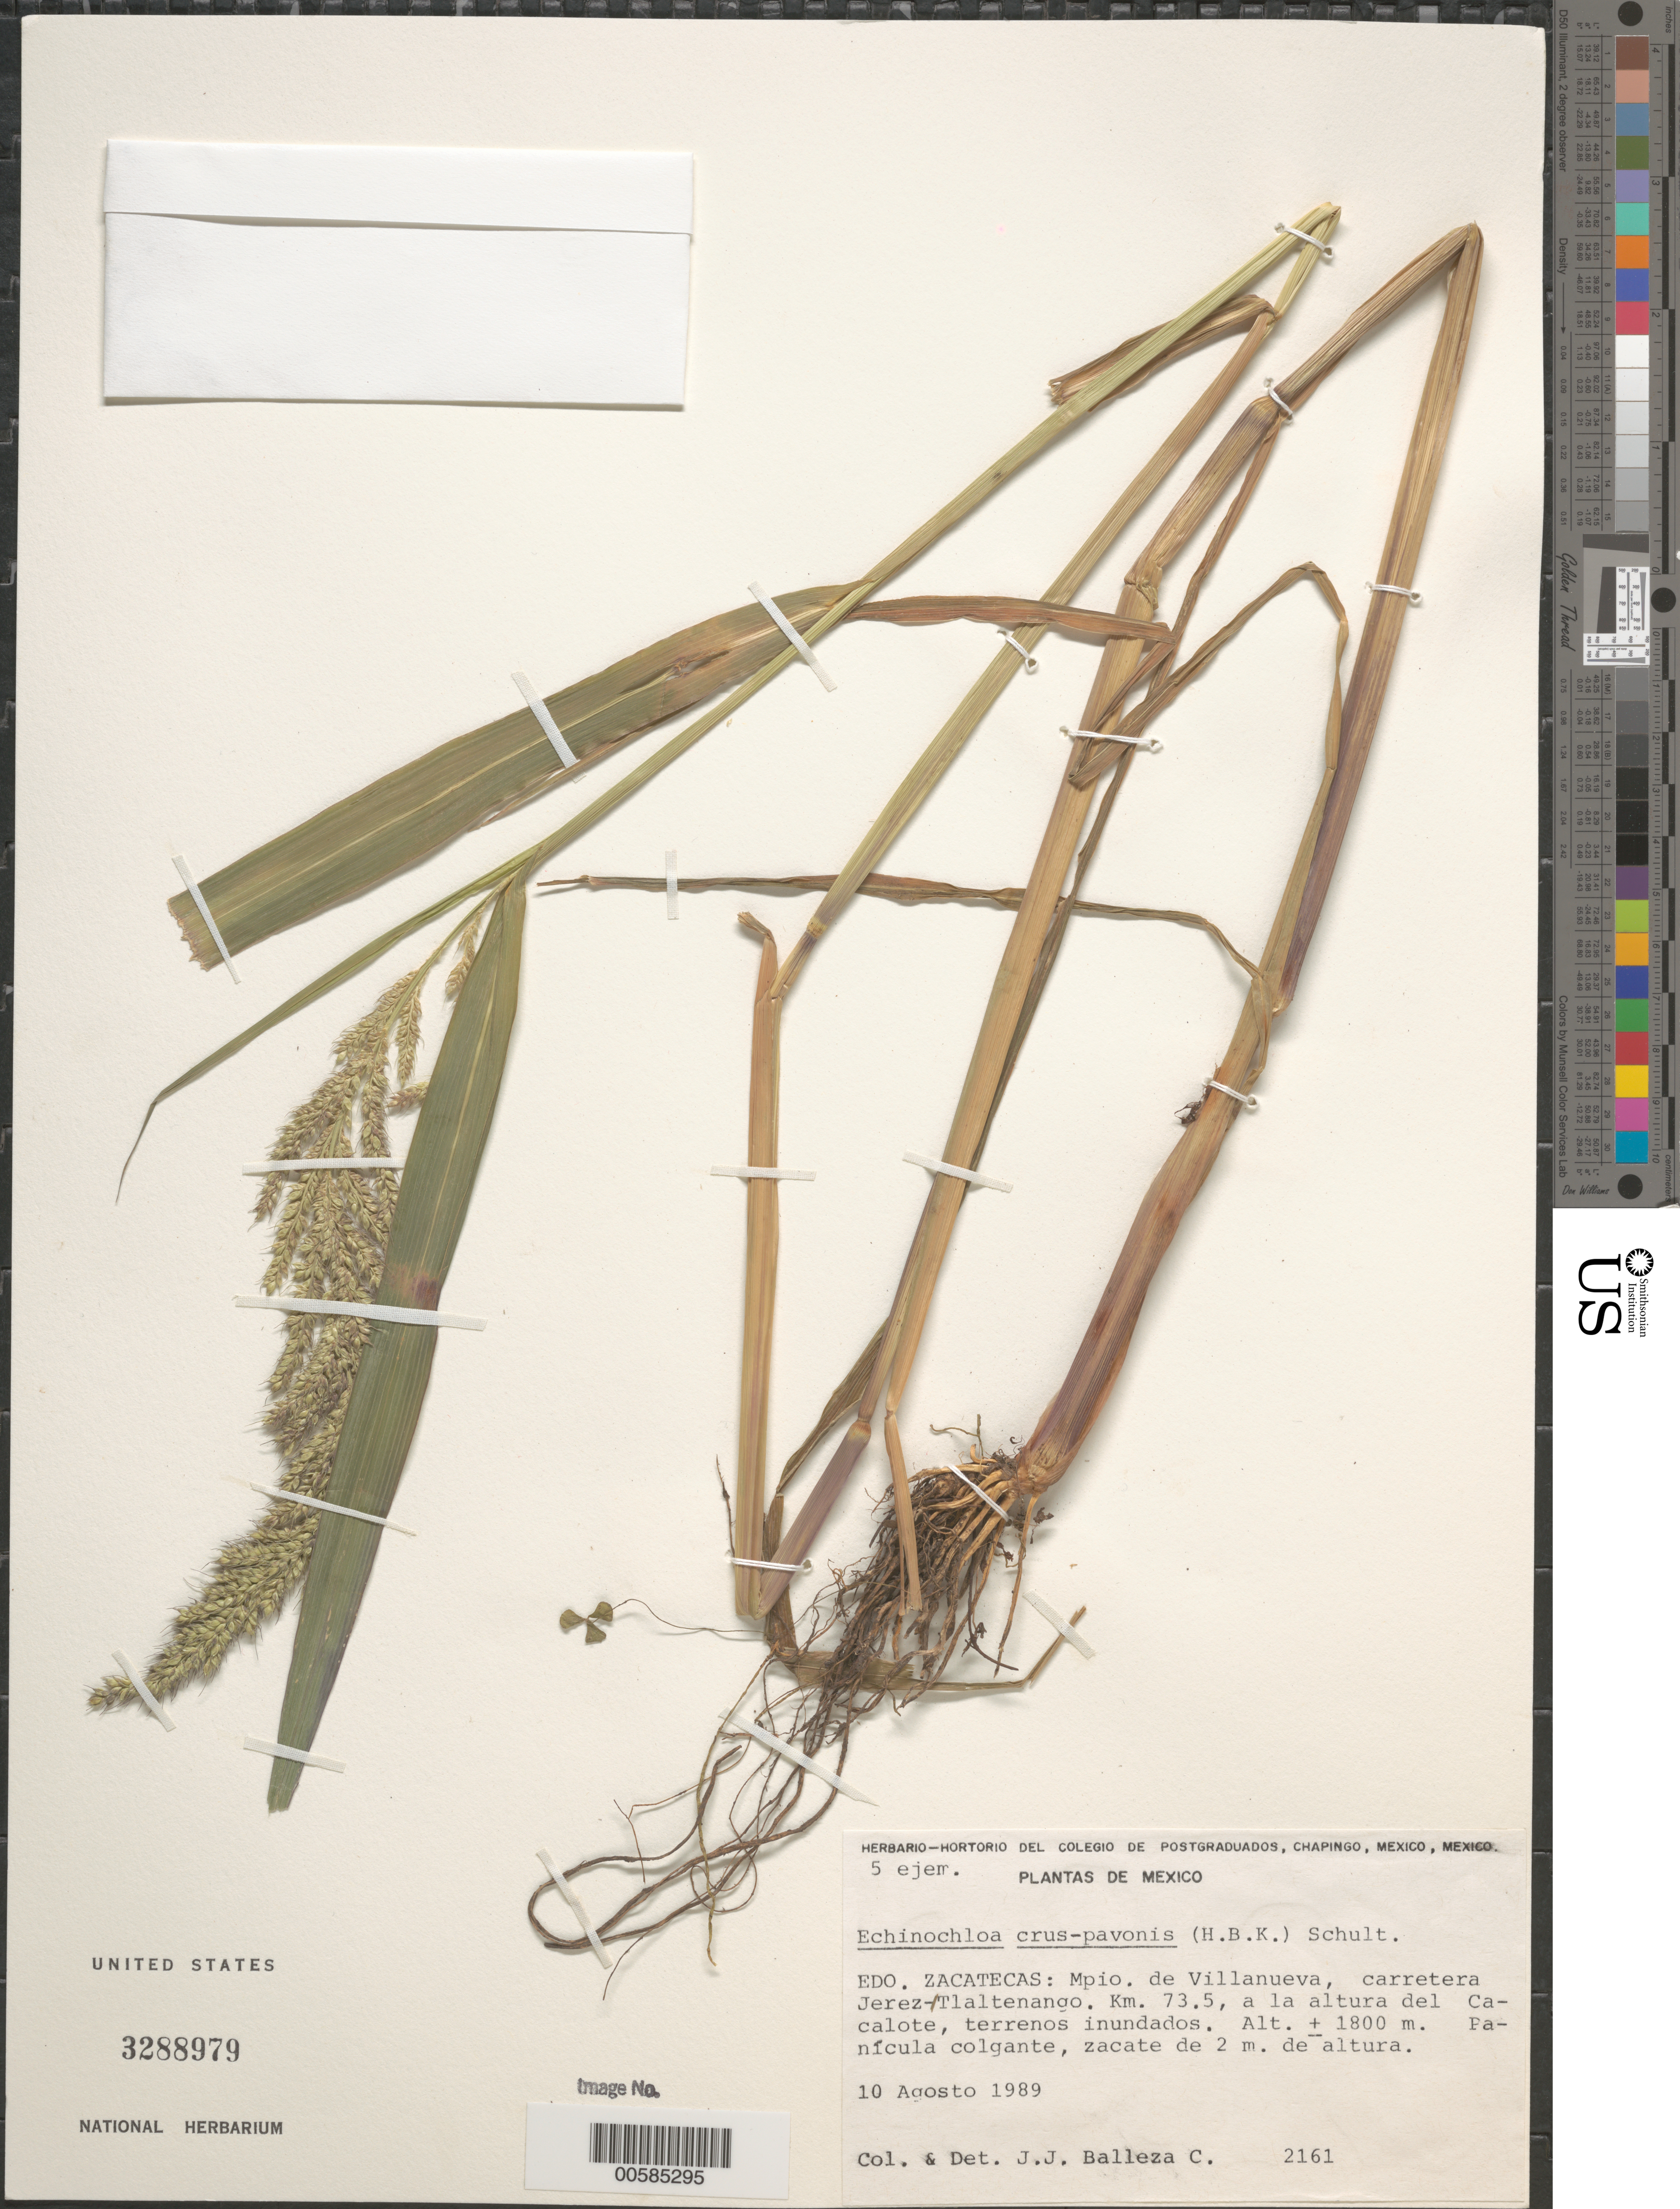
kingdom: Plantae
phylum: Tracheophyta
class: Liliopsida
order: Poales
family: Poaceae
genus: Echinochloa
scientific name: Echinochloa crus-pavonis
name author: (Kunth) Schult.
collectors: J. J. Balleza C.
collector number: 2161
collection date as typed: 10 Aug 1989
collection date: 1989-08-10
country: Mexico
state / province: Zacatecas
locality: Mpio de Villanueva, carretera Jerez-Tlaltenango. Km 73.5.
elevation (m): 1800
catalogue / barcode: US 3288979